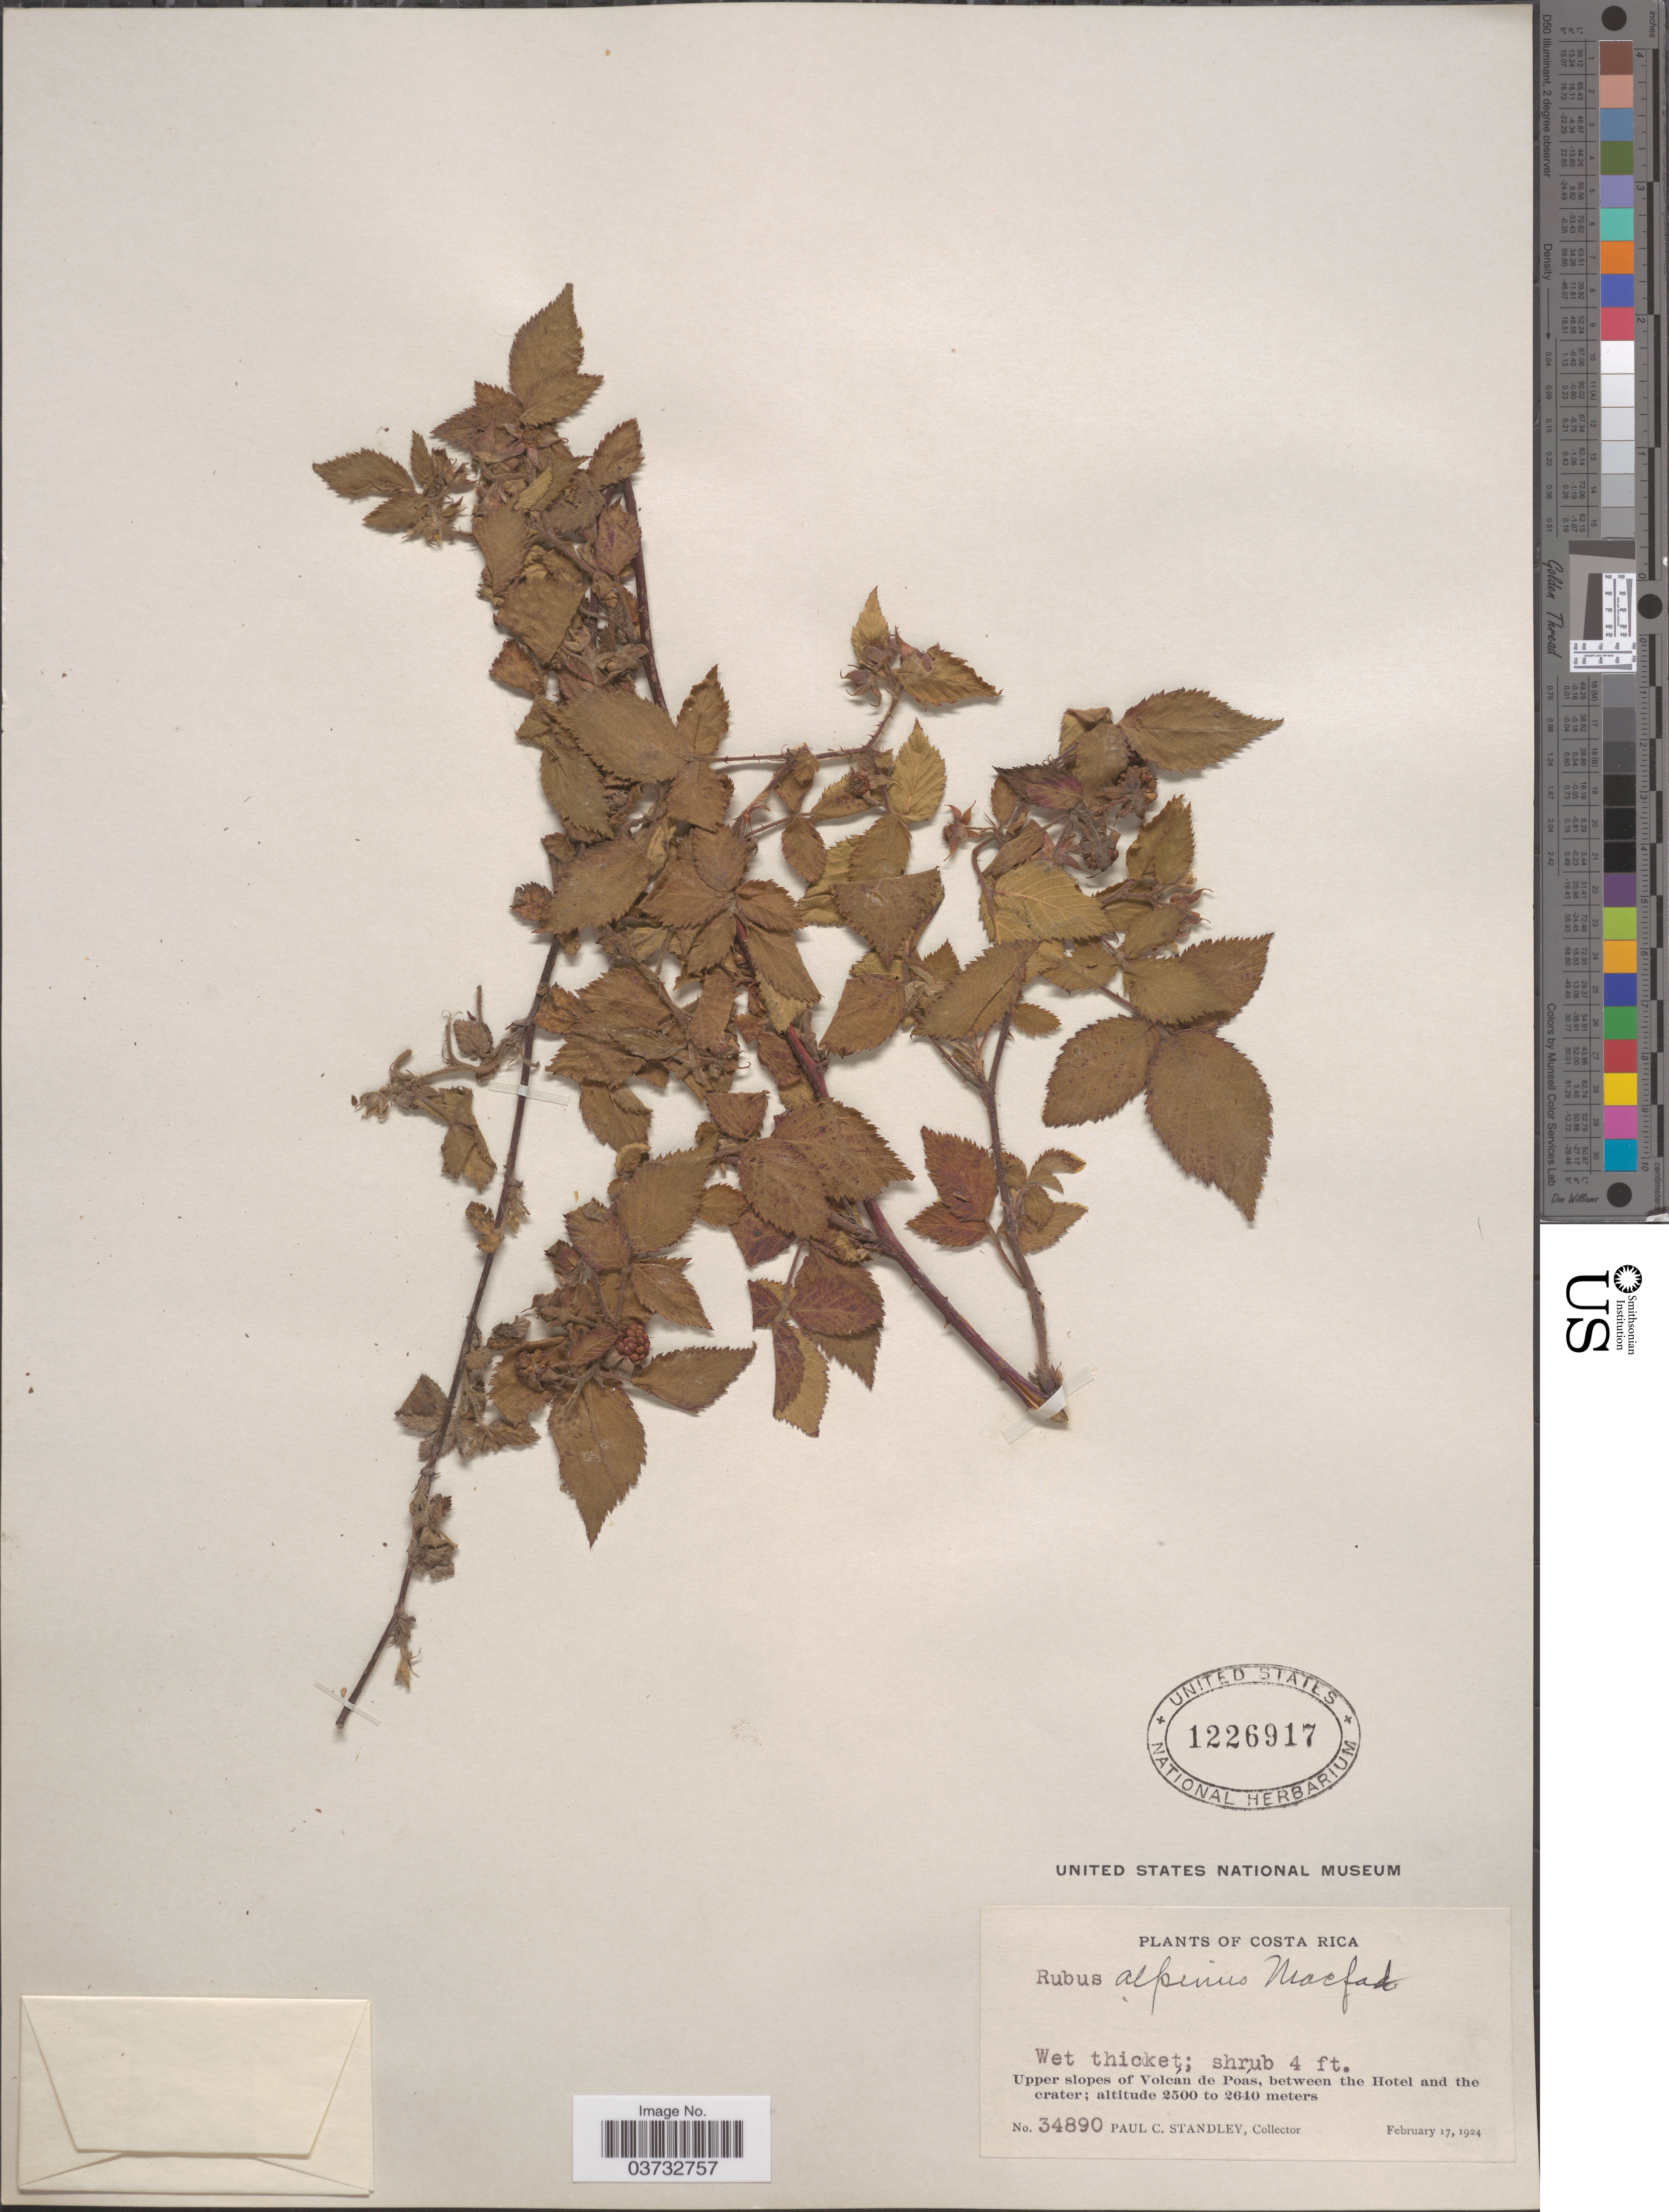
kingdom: Plantae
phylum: Tracheophyta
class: Magnoliopsida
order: Rosales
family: Rosaceae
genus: Rubus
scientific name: Rubus alpinus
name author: Macfad. ex Griseb.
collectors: P. C. Standley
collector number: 34890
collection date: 1924-02-17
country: Costa Rica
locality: Upper slopes of Volcán de Poás, between the Hotel and the crater.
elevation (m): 2500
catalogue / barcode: US 1226917